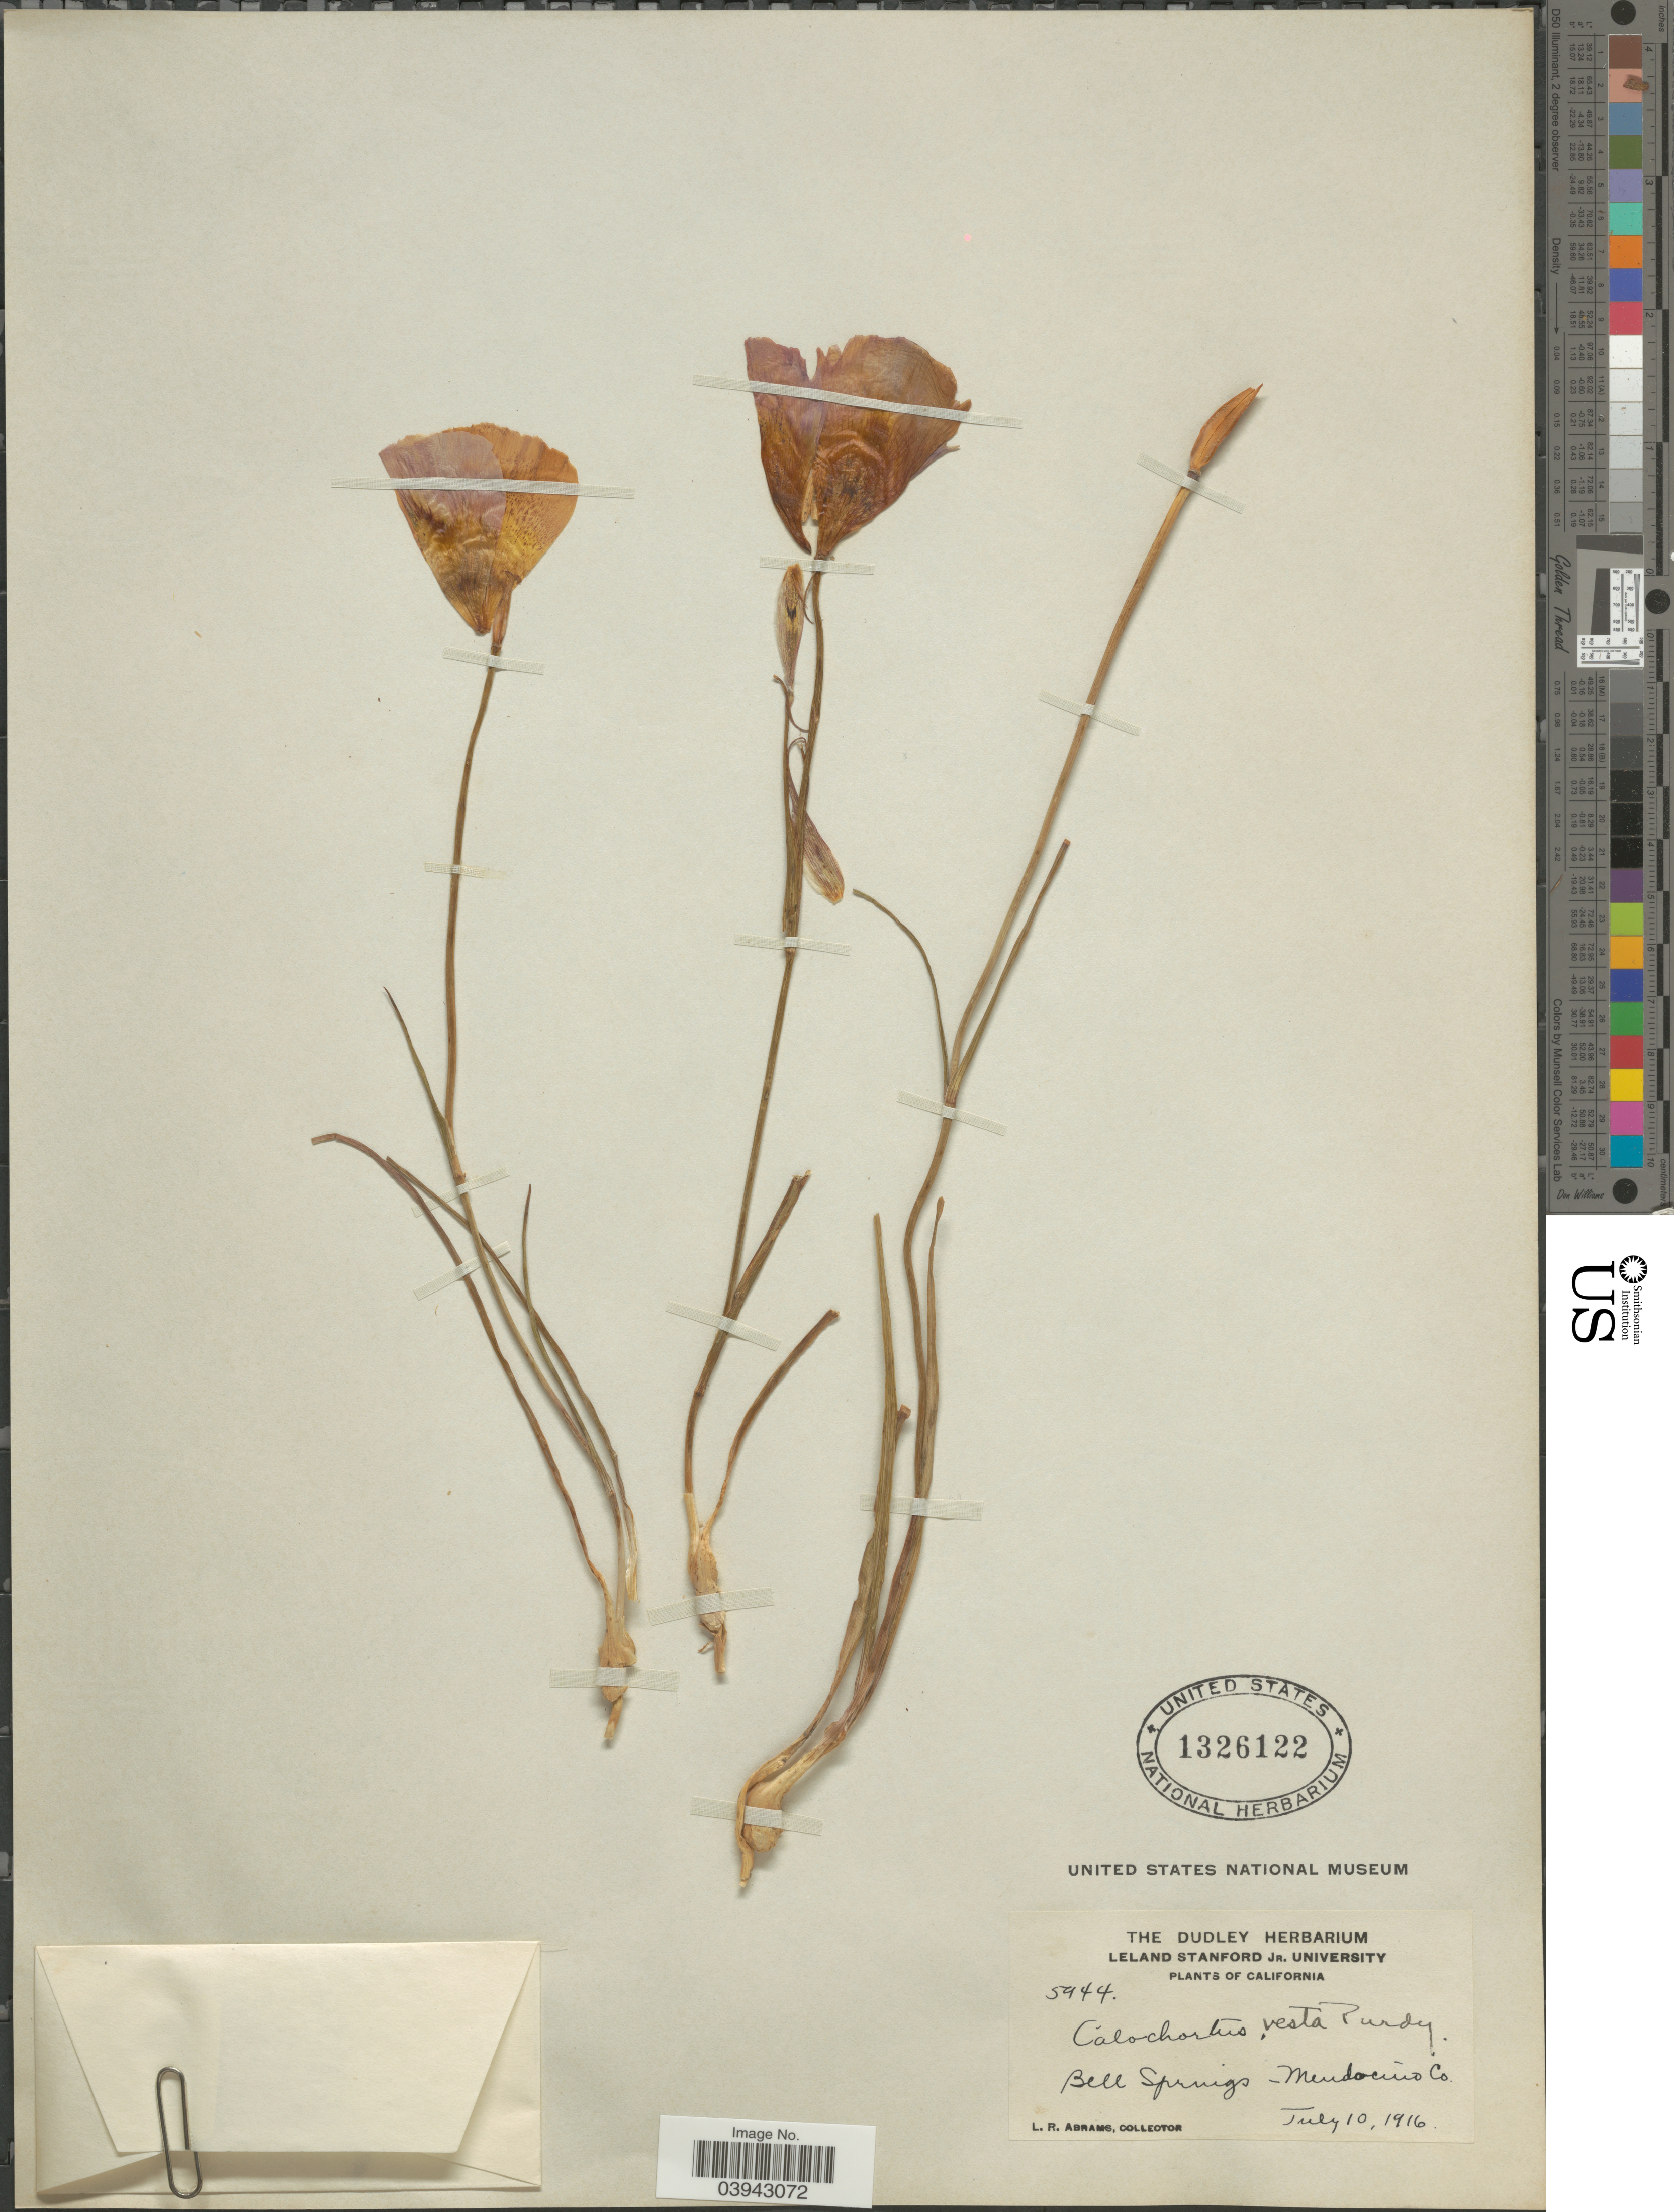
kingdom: Plantae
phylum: Tracheophyta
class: Liliopsida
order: Liliales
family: Liliaceae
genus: Calochortus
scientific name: Calochortus vesta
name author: Purdy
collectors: L. Abrams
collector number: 5944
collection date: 1916-07-10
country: United States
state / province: California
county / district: Mendocino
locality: Bell Springs - Mendocino Co.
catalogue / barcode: US 1326122